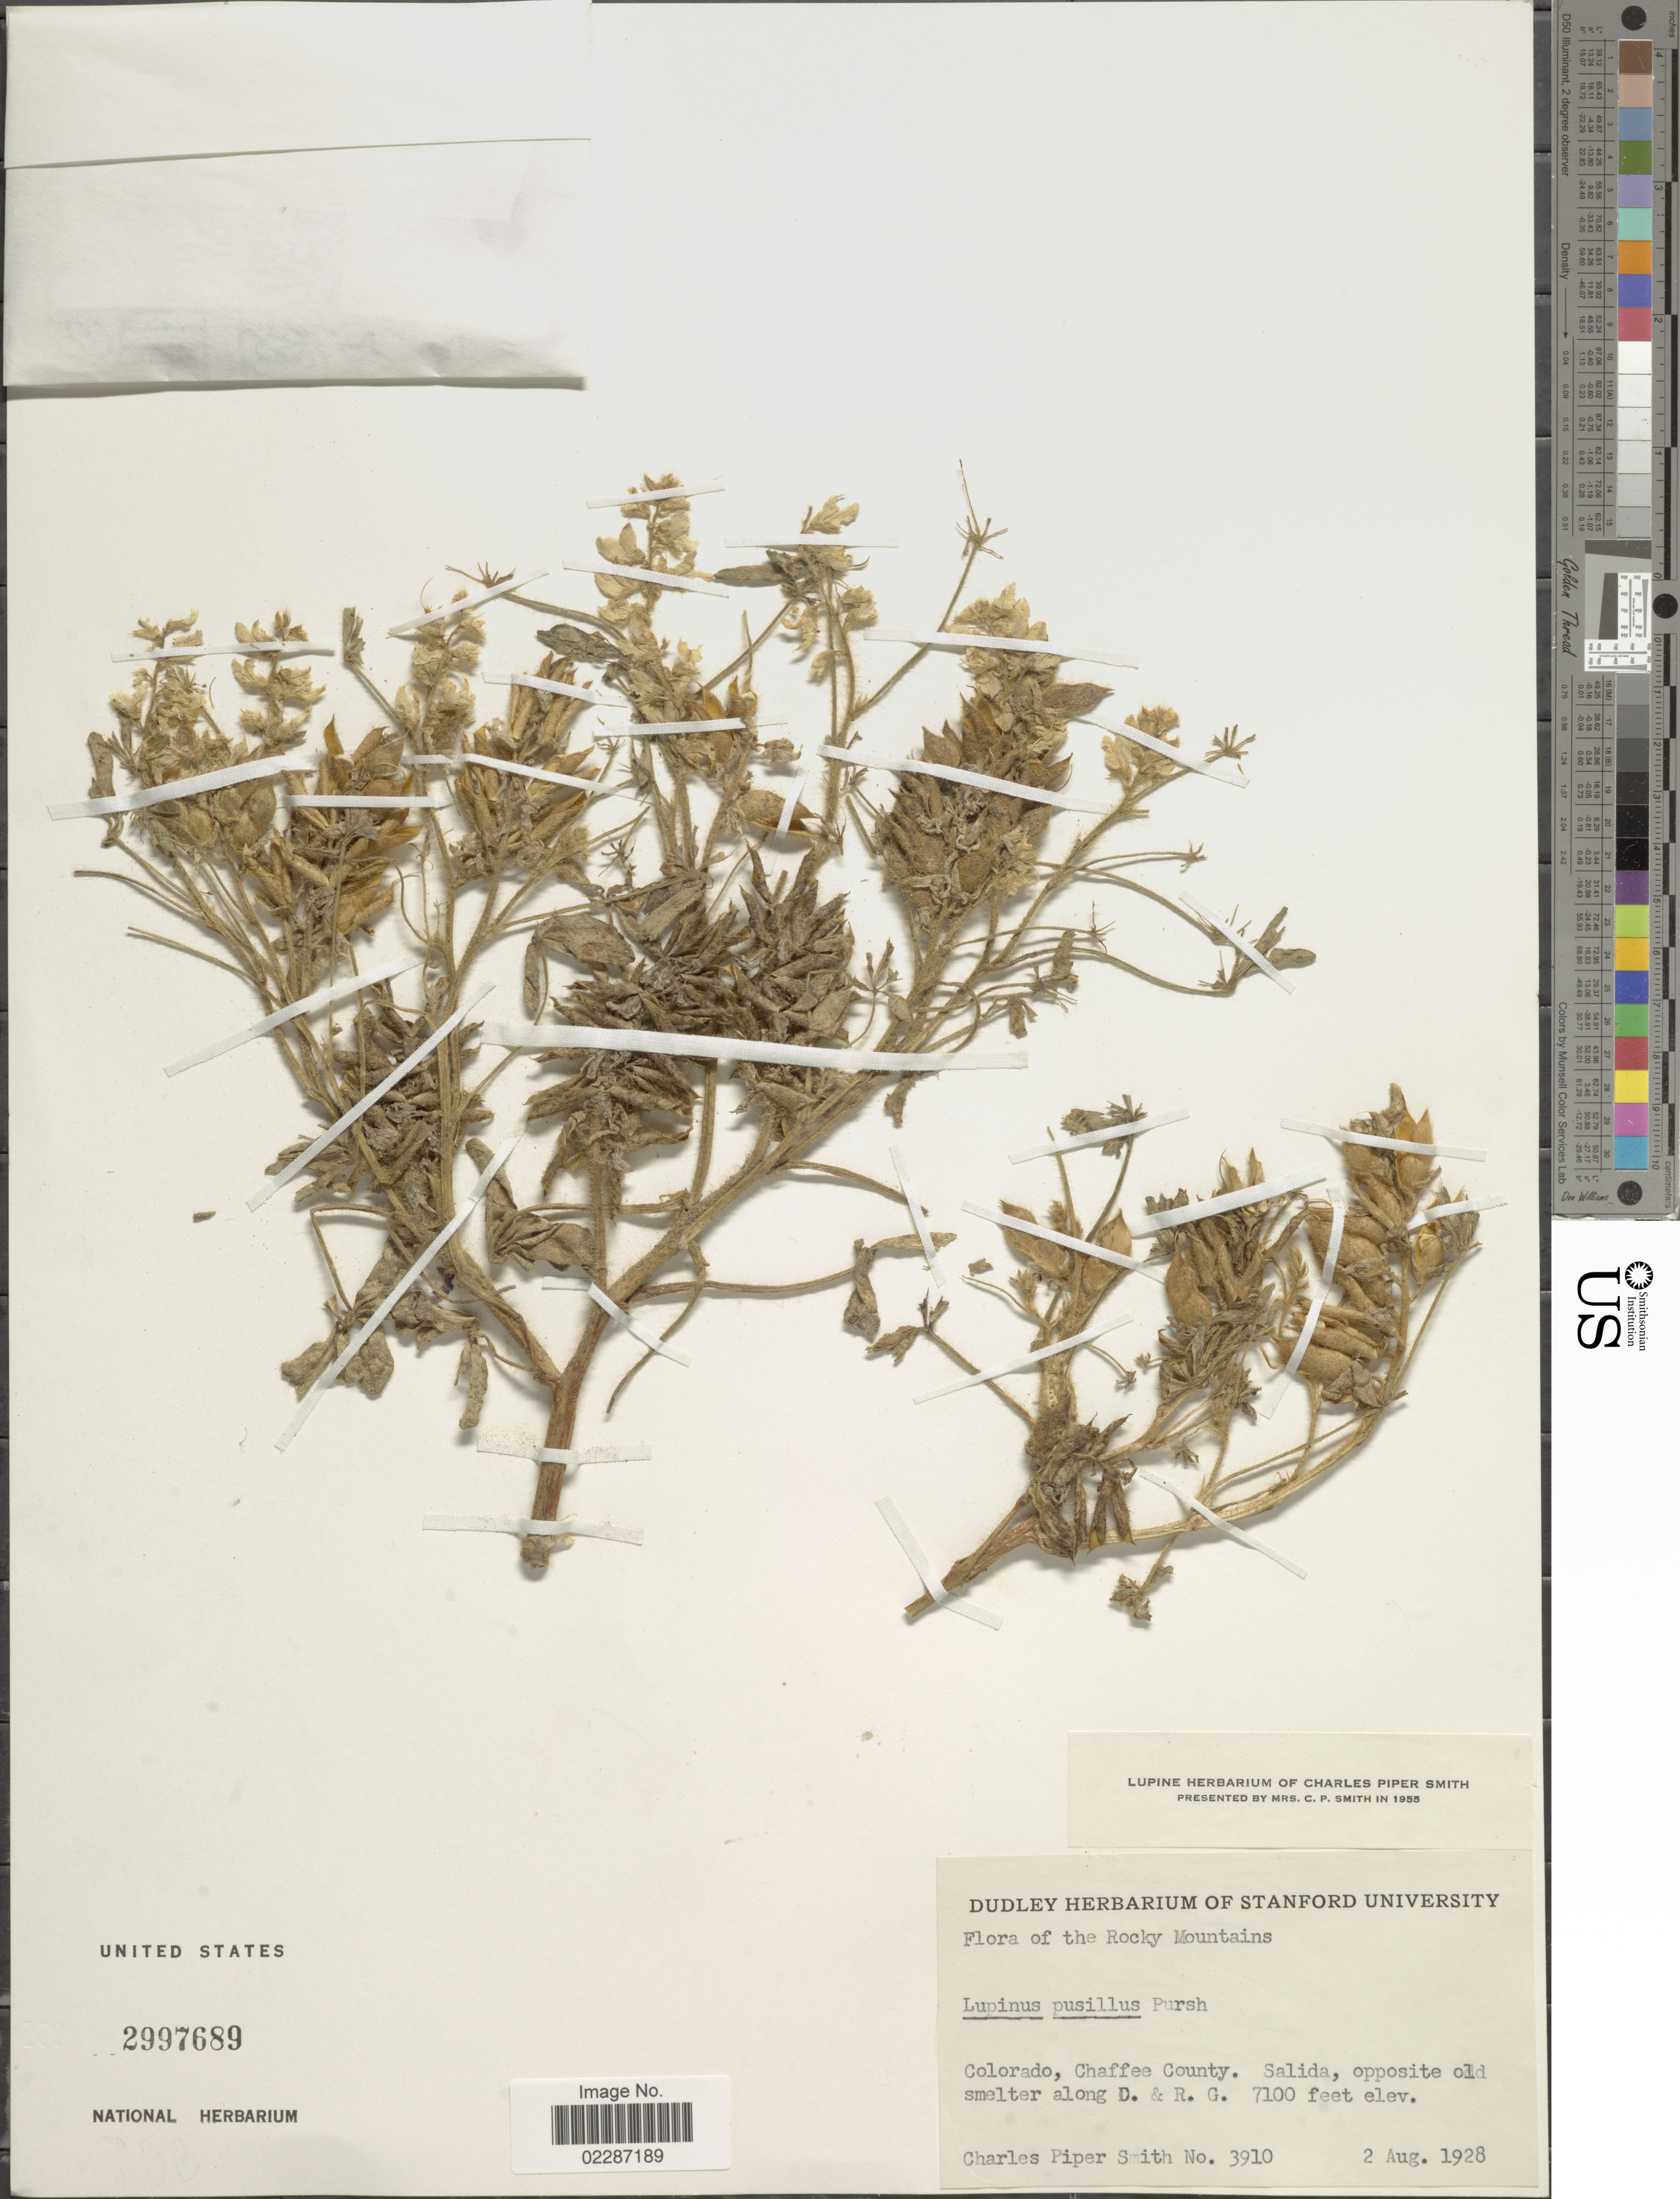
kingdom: Plantae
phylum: Tracheophyta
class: Magnoliopsida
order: Fabales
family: Fabaceae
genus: Lupinus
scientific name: Lupinus pusillus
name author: Pursh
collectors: C. P. Smith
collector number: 3910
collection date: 1928-08-02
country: United States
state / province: Colorado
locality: Rocky Mountains, Chaffee County. Salida, opposite old smelter along D. & R.G.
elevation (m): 2164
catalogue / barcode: US 2997689